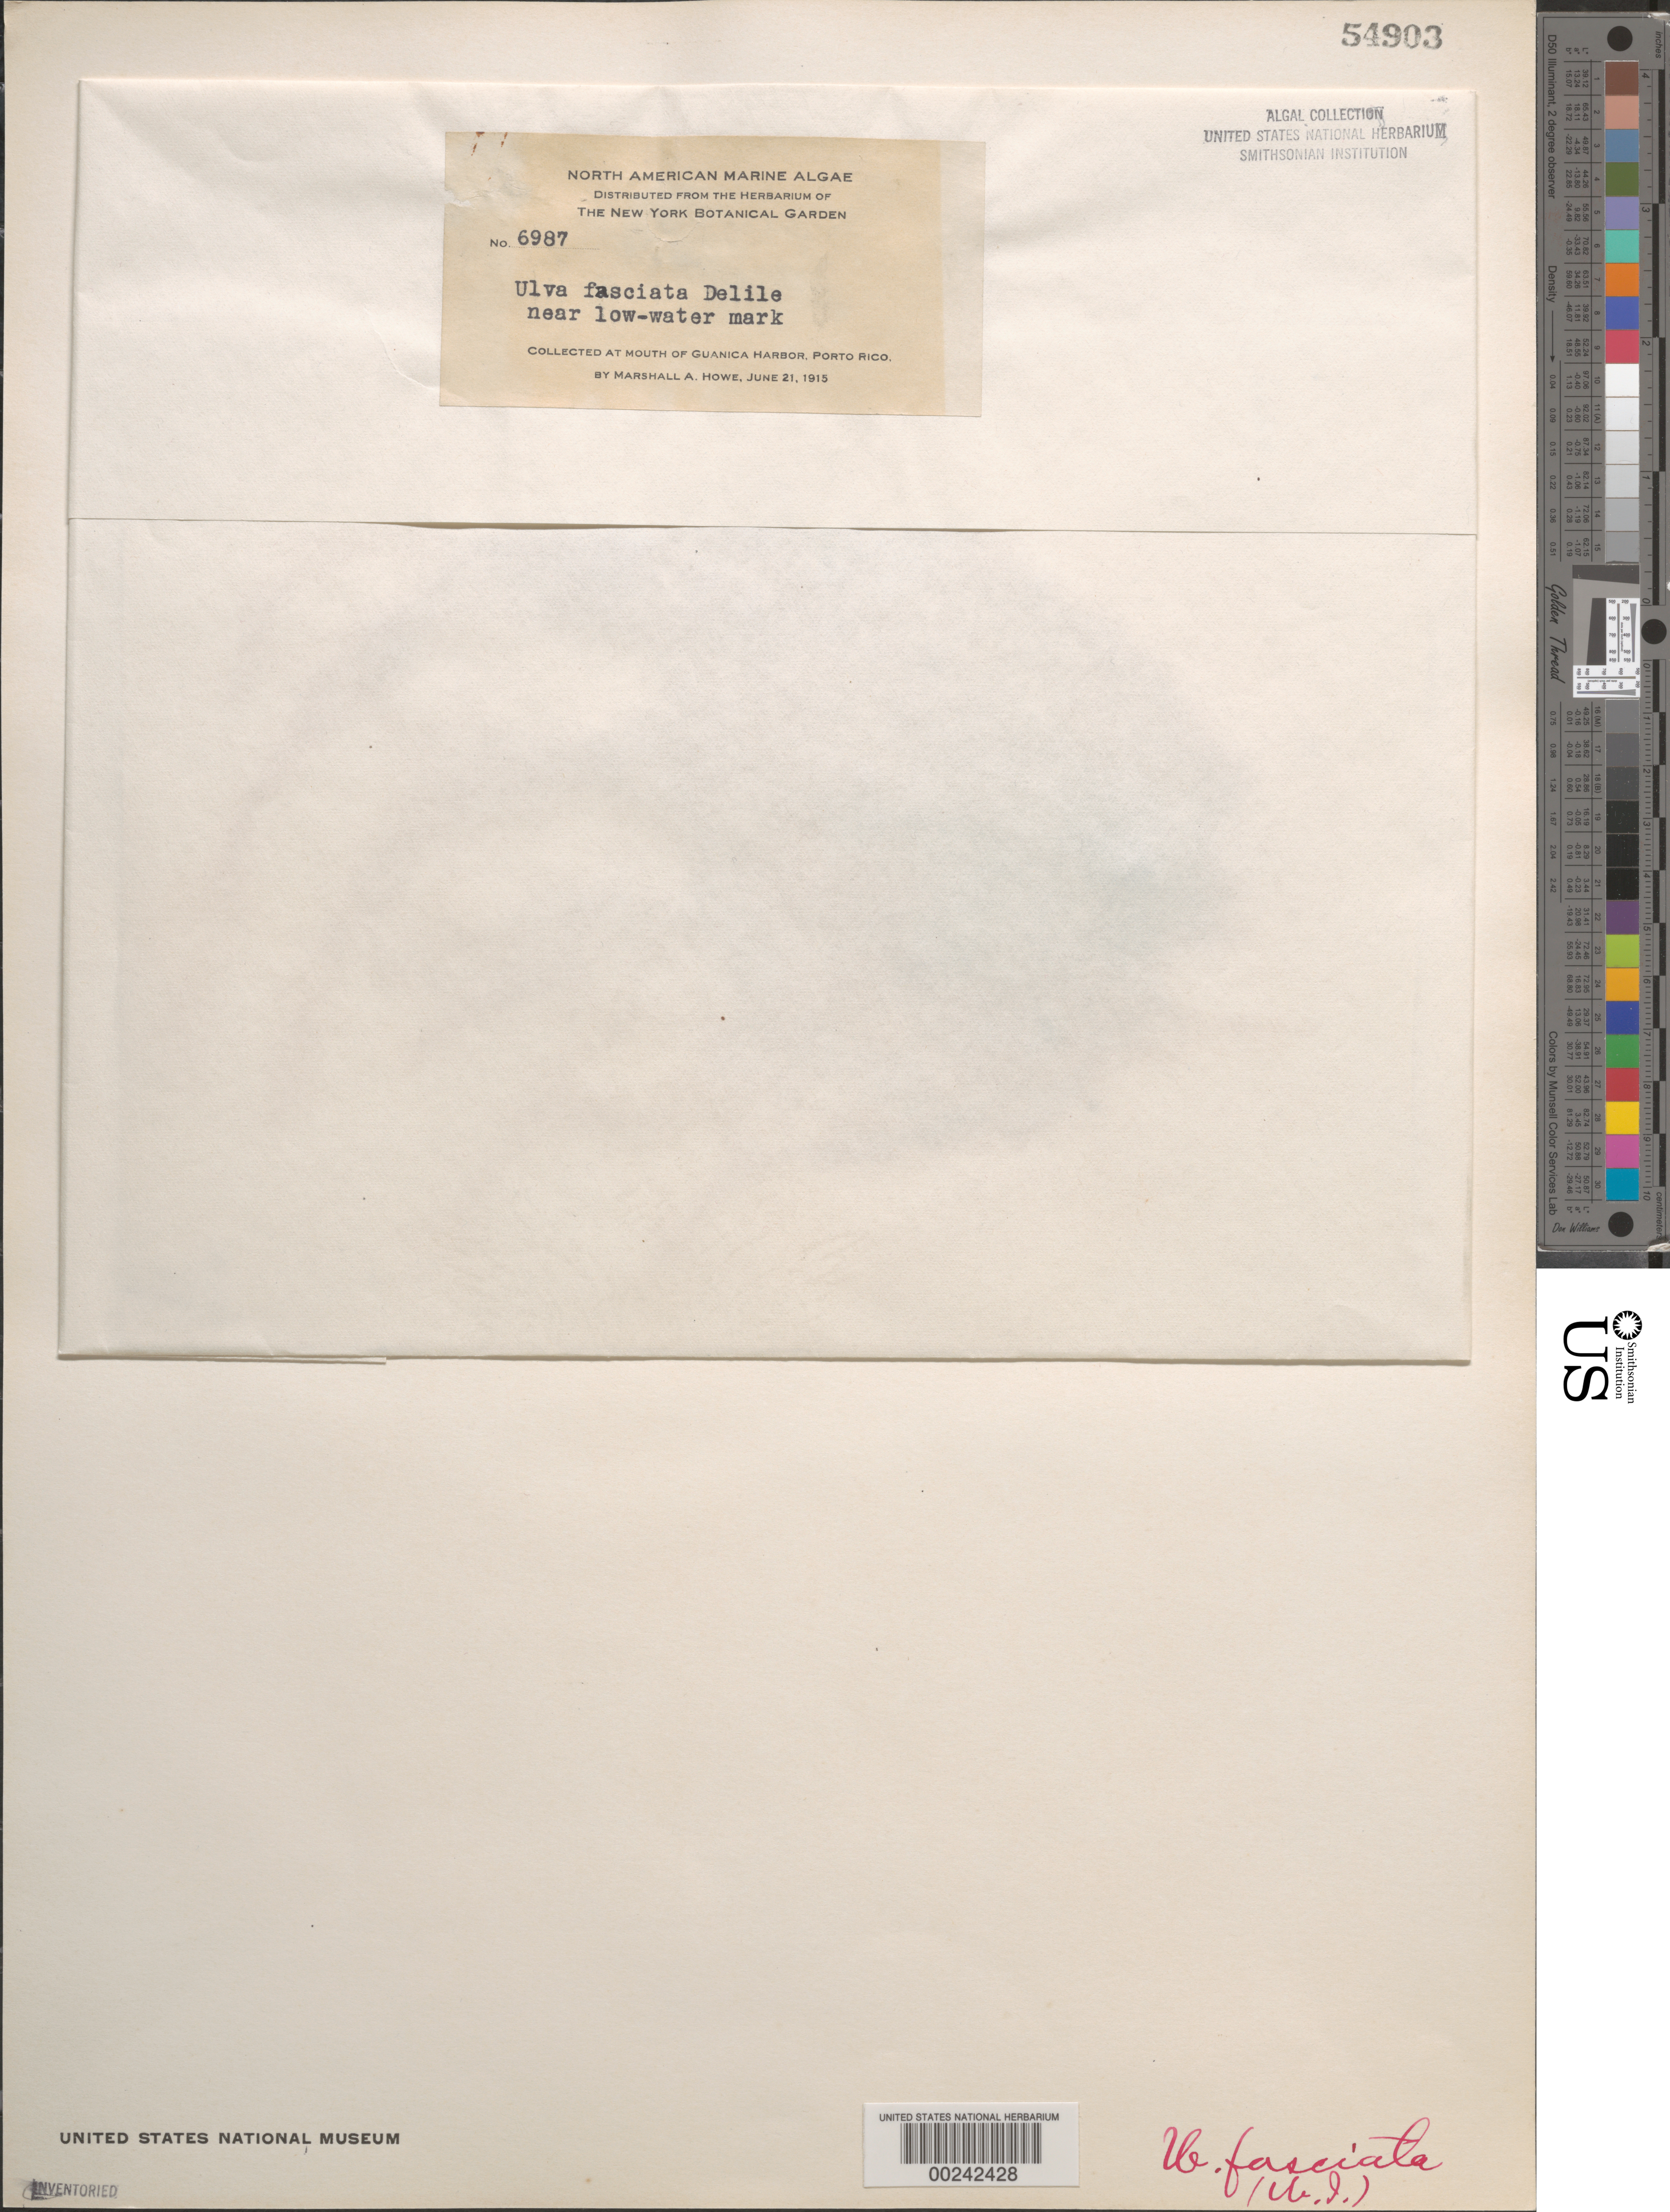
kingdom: Plantae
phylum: Chlorophyta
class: Ulvophyceae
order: Ulvales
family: Ulvaceae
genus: Ulva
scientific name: Ulva lactuca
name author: L.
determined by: Algae name updating Project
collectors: M. A. Howe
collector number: MAH 6987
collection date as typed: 21 Jun 1915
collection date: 1915-06-21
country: Puerto Rico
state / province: Guanica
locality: Guanica harbor mouth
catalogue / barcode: US 54903